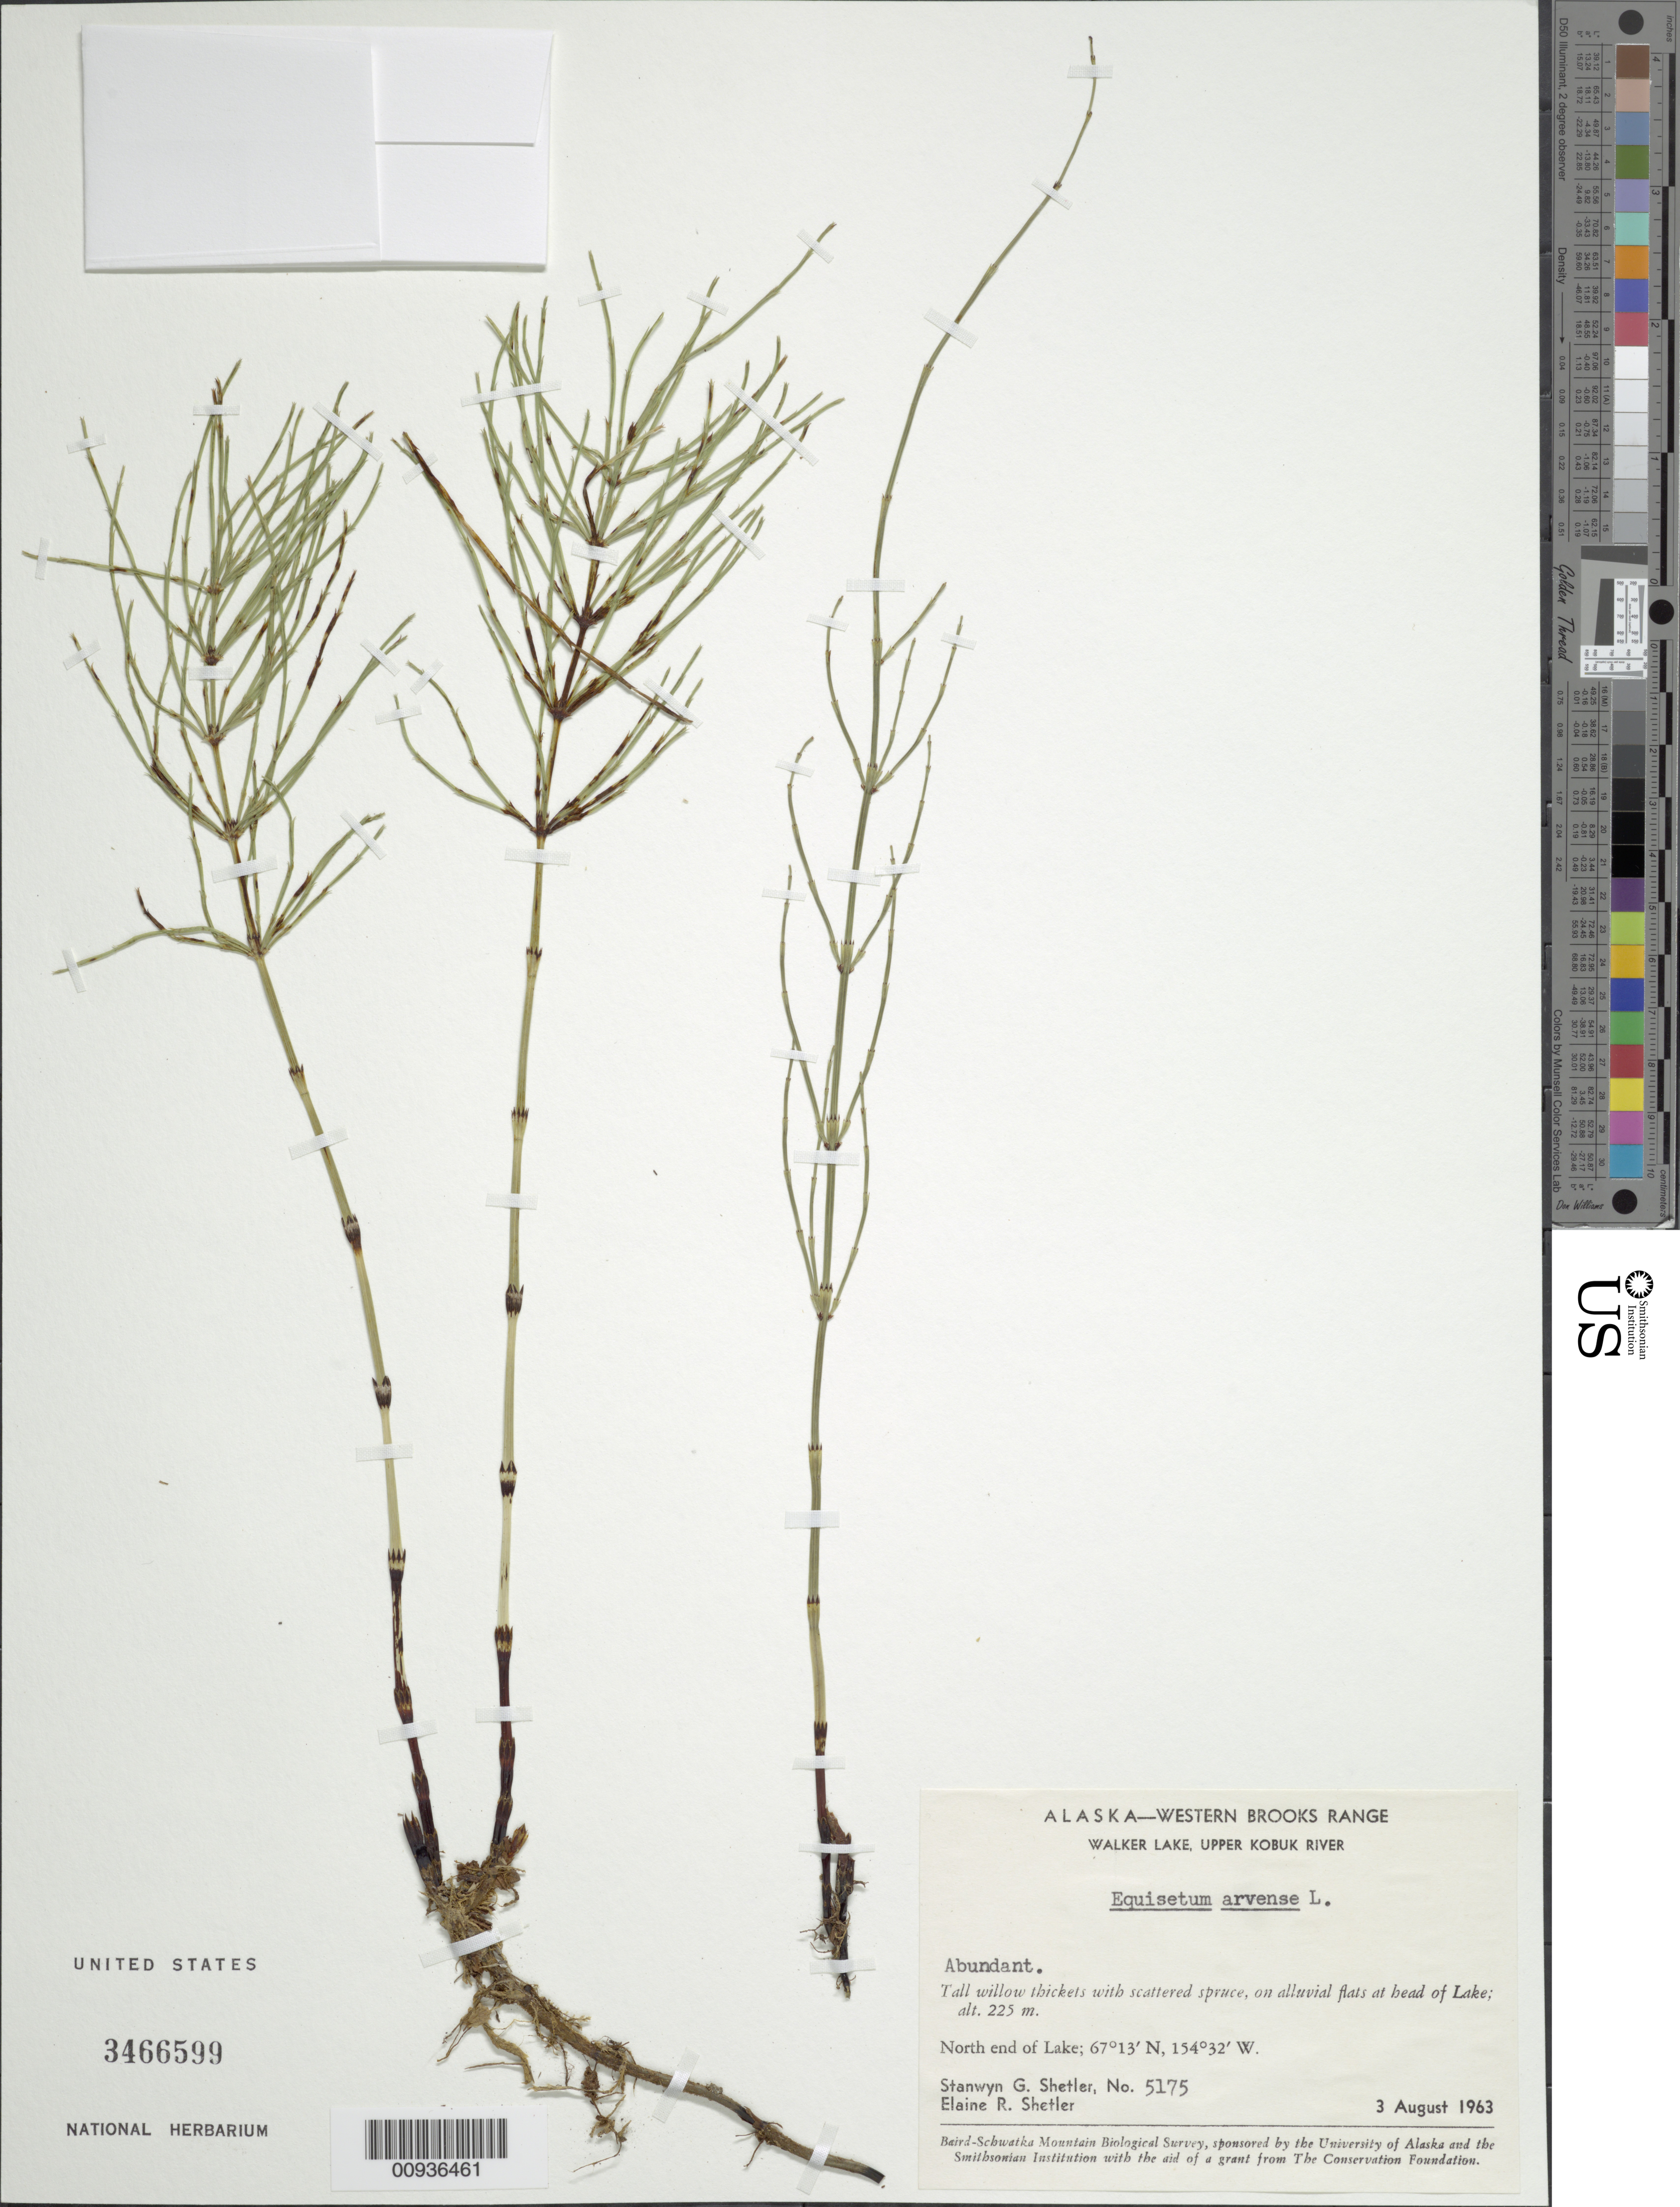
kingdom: Plantae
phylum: Tracheophyta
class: Polypodiopsida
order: Equisetales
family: Equisetaceae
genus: Equisetum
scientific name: Equisetum arvense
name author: L.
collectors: S. Shetler & E. R. Shetler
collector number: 5175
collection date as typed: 03 Aug 1963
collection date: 1963-08-03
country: United States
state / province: Alaska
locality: North end of Walker Lake. Western Brooks Range, Upper Kobuk River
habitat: Tall willow thickets with scattered spruce, on alluvial flats at head of Lake.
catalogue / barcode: US 3466599